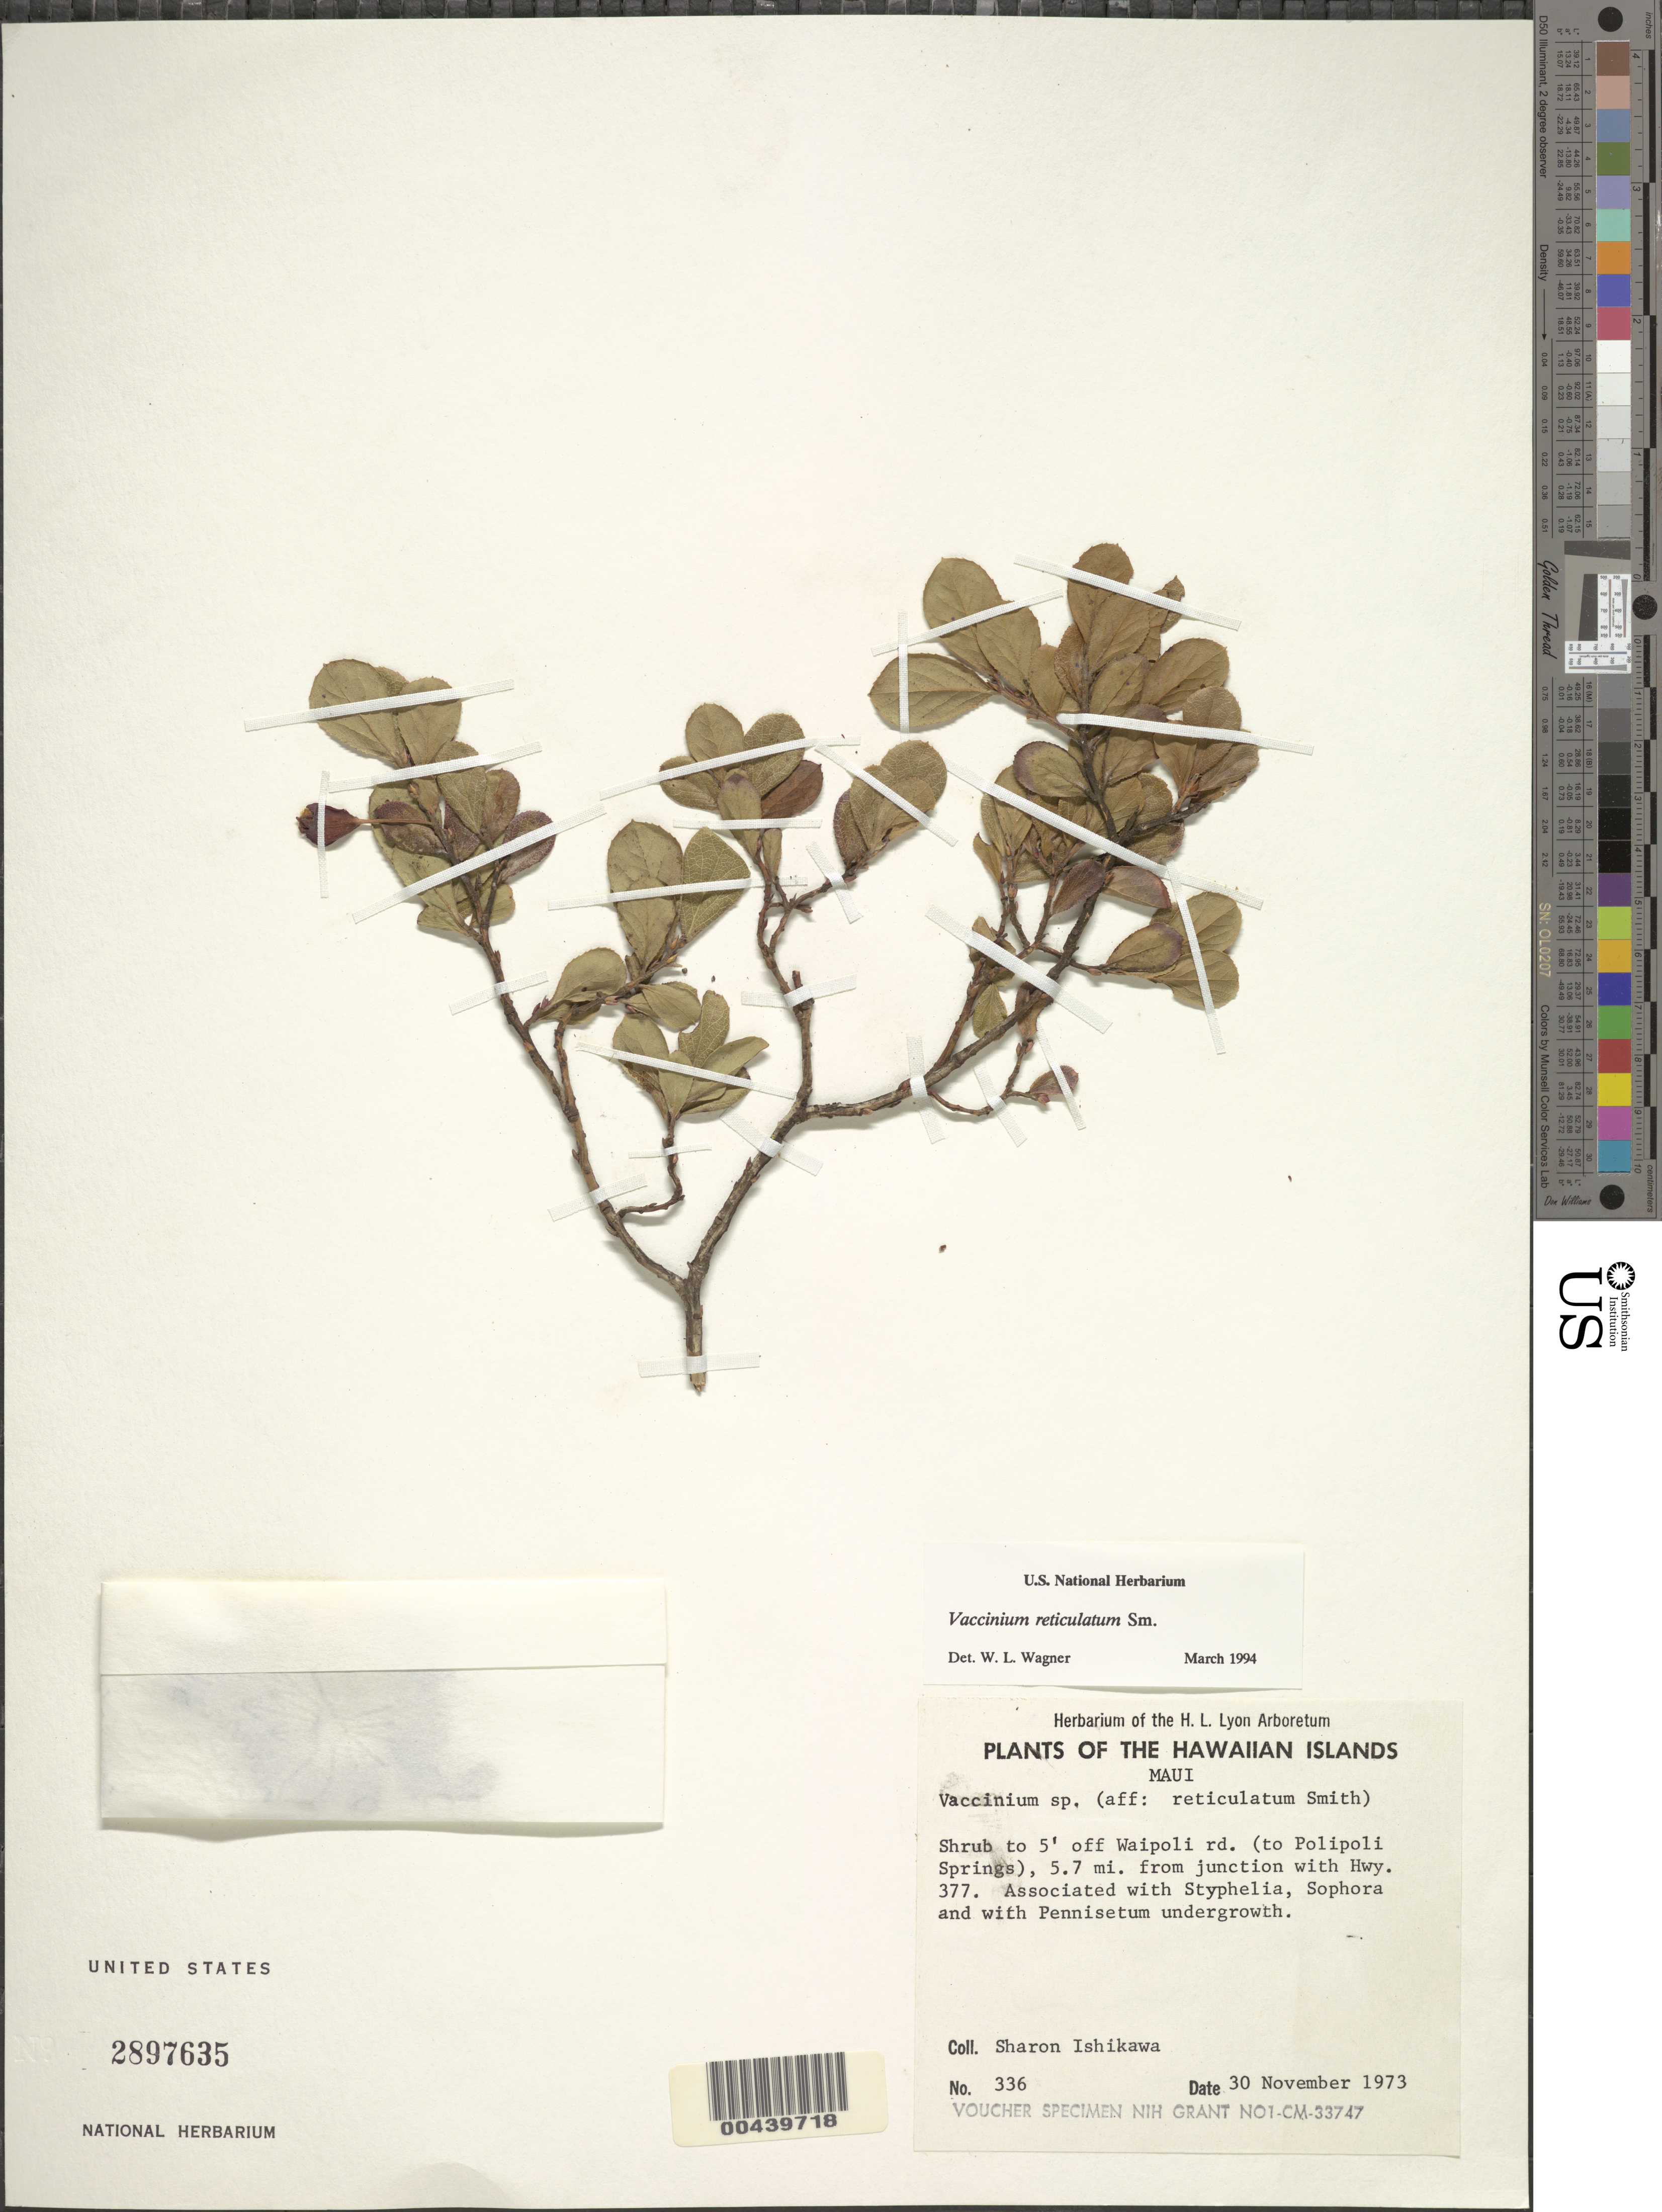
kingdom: Plantae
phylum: Tracheophyta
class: Magnoliopsida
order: Ericales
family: Ericaceae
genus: Vaccinium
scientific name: Vaccinium reticulatum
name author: Sm.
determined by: Wagner, W. L., (BOT), Smithsonian Institution - National Museum of Natural History (UNITED STATES)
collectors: S. S. Ishikawa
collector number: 336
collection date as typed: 30 Nov 1973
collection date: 1973-11-30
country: United States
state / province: Hawaii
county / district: Maui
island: Maui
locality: Off Waipoli rd. (to Polipoli Springs), 5.7 mi from junction with Hwy 377.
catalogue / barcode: US 2897635